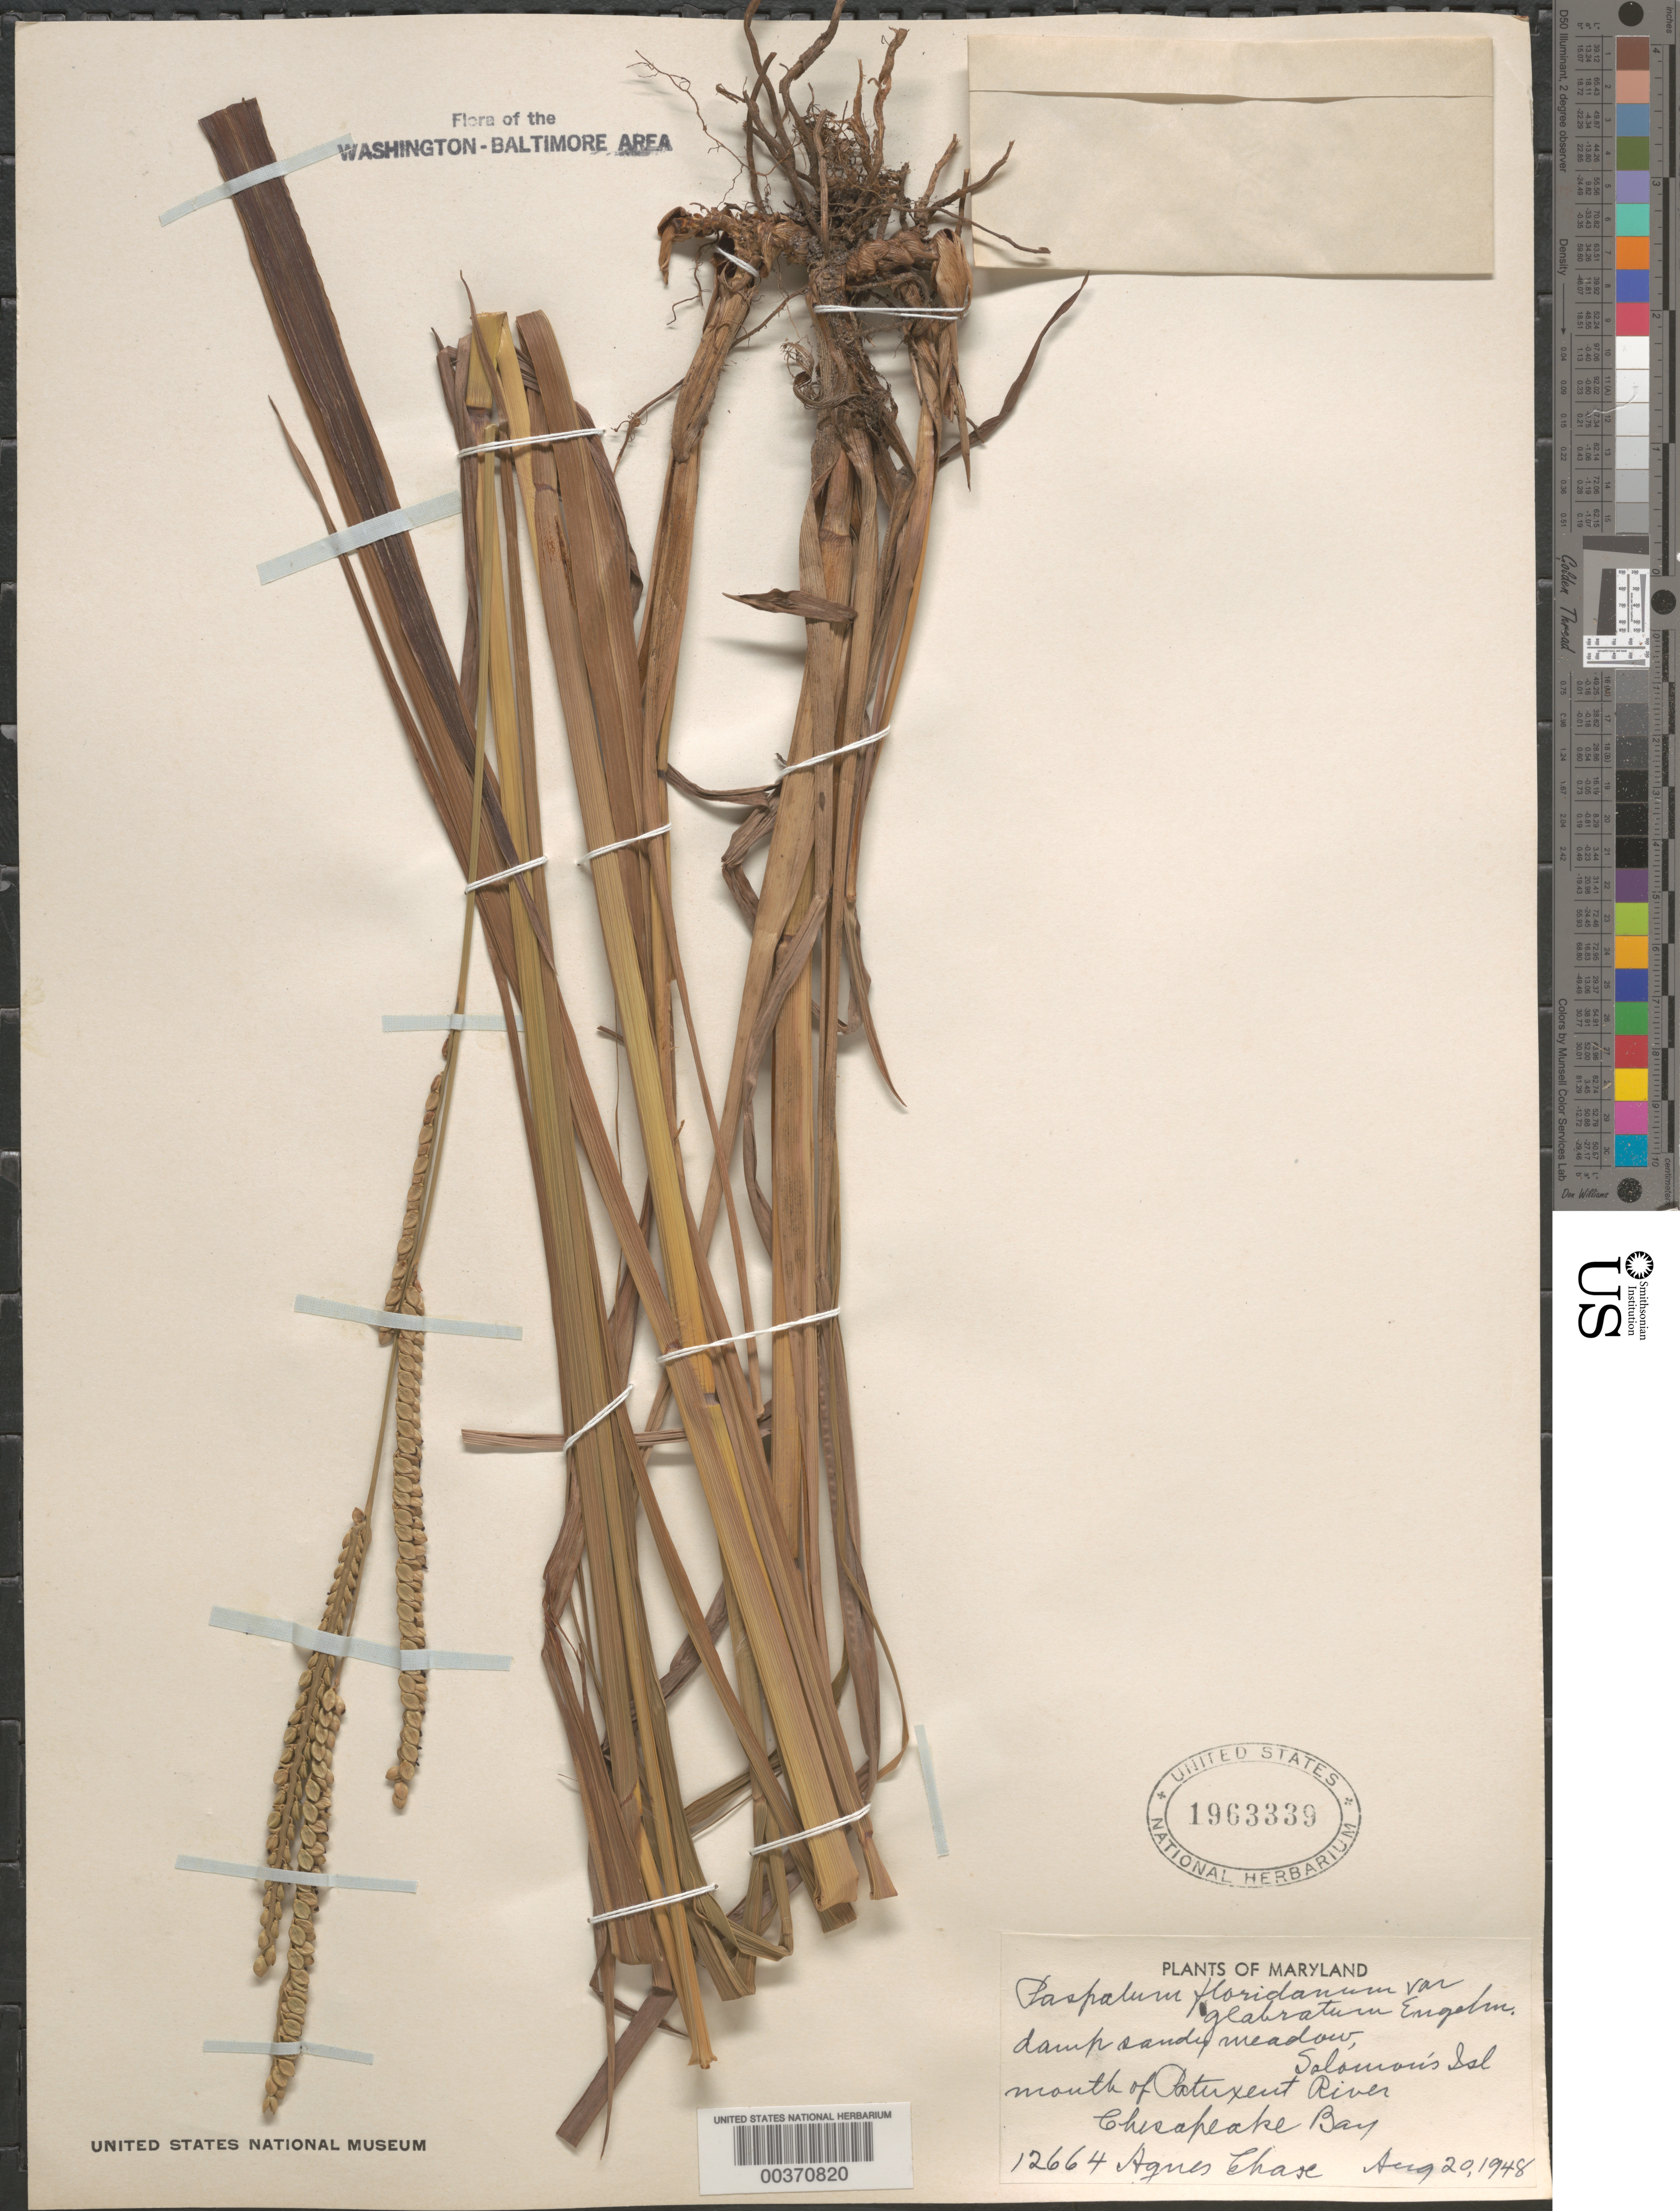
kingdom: Plantae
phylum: Tracheophyta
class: Liliopsida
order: Poales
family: Poaceae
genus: Paspalum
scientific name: Paspalum floridanum var. glabratum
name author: Engelm. ex Vasey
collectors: A. Chase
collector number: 12664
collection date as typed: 20 Aug 1948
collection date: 1948-08-20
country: United States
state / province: Maryland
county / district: Calvert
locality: Solomon's Island, mouth of Patuxent River, Chesapeake Bay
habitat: Damp sandy meadow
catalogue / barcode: US 1963339